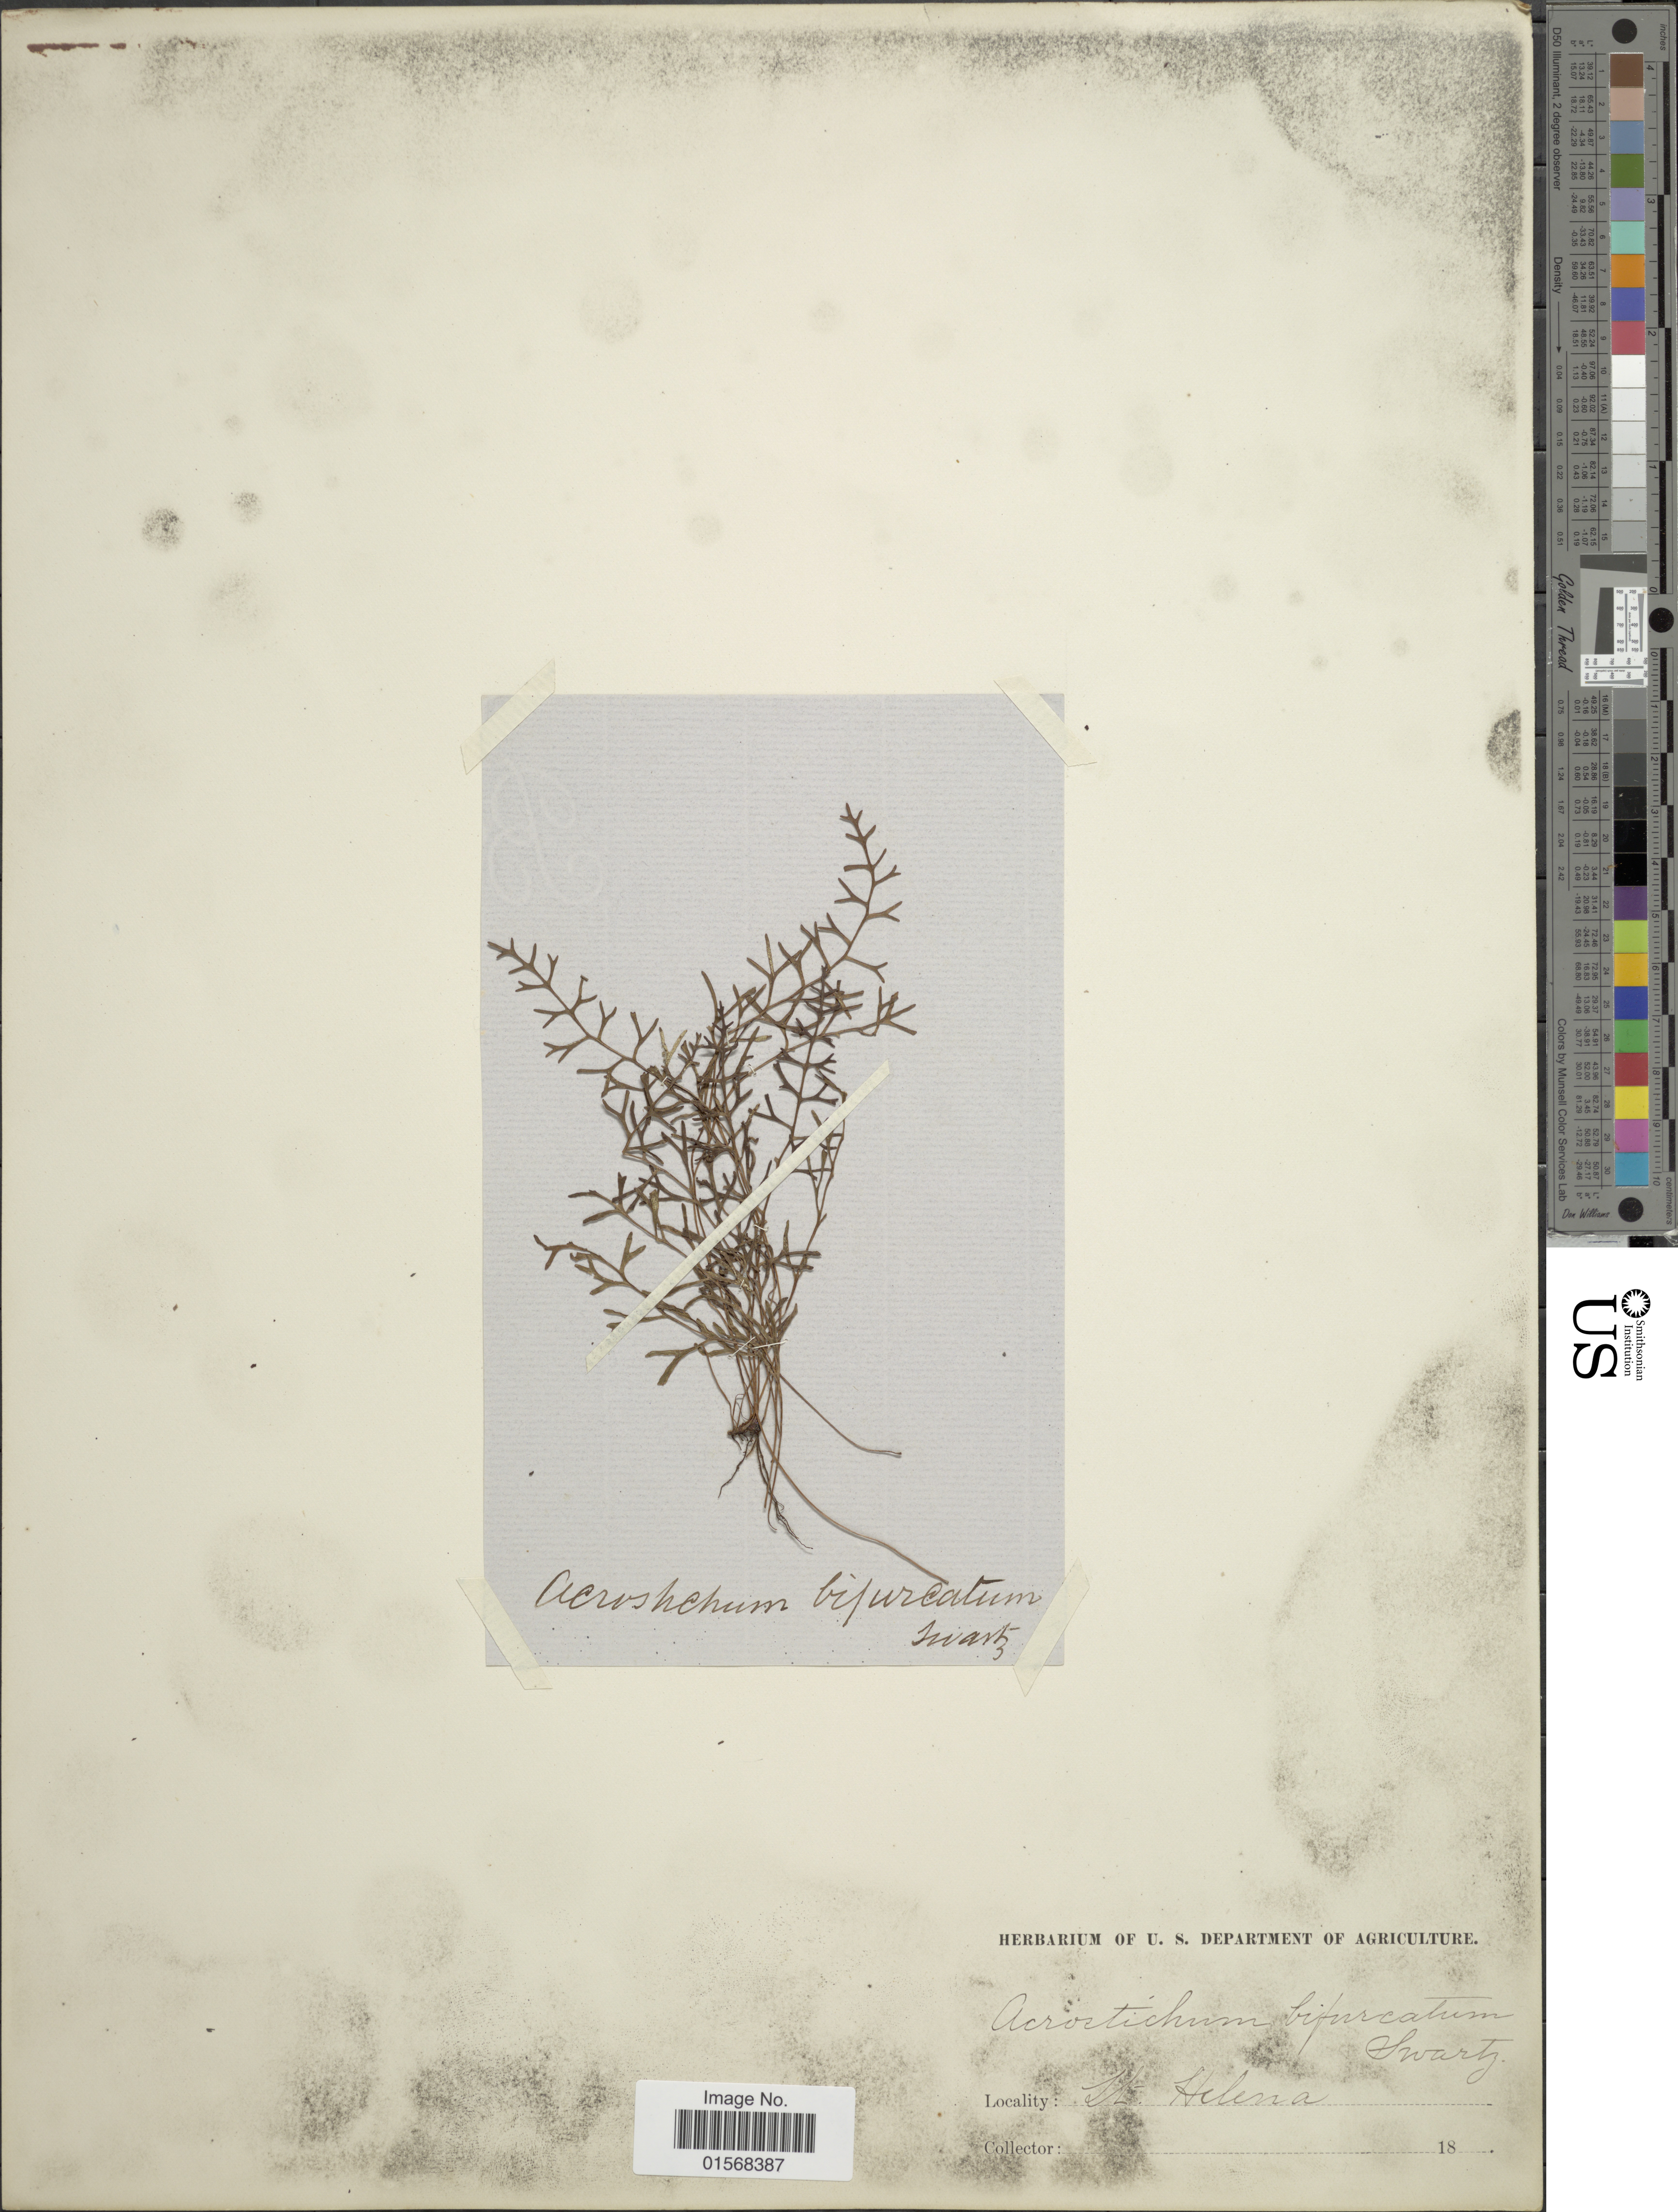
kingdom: Plantae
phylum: Tracheophyta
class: Polypodiopsida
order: Polypodiales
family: Dryopteridaceae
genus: Elaphoglossum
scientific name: Elaphoglossum furcatum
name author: (L. f.) Christ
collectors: U.S. Department of Agriculture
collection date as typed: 18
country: St. Helena Islands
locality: St. Helena.